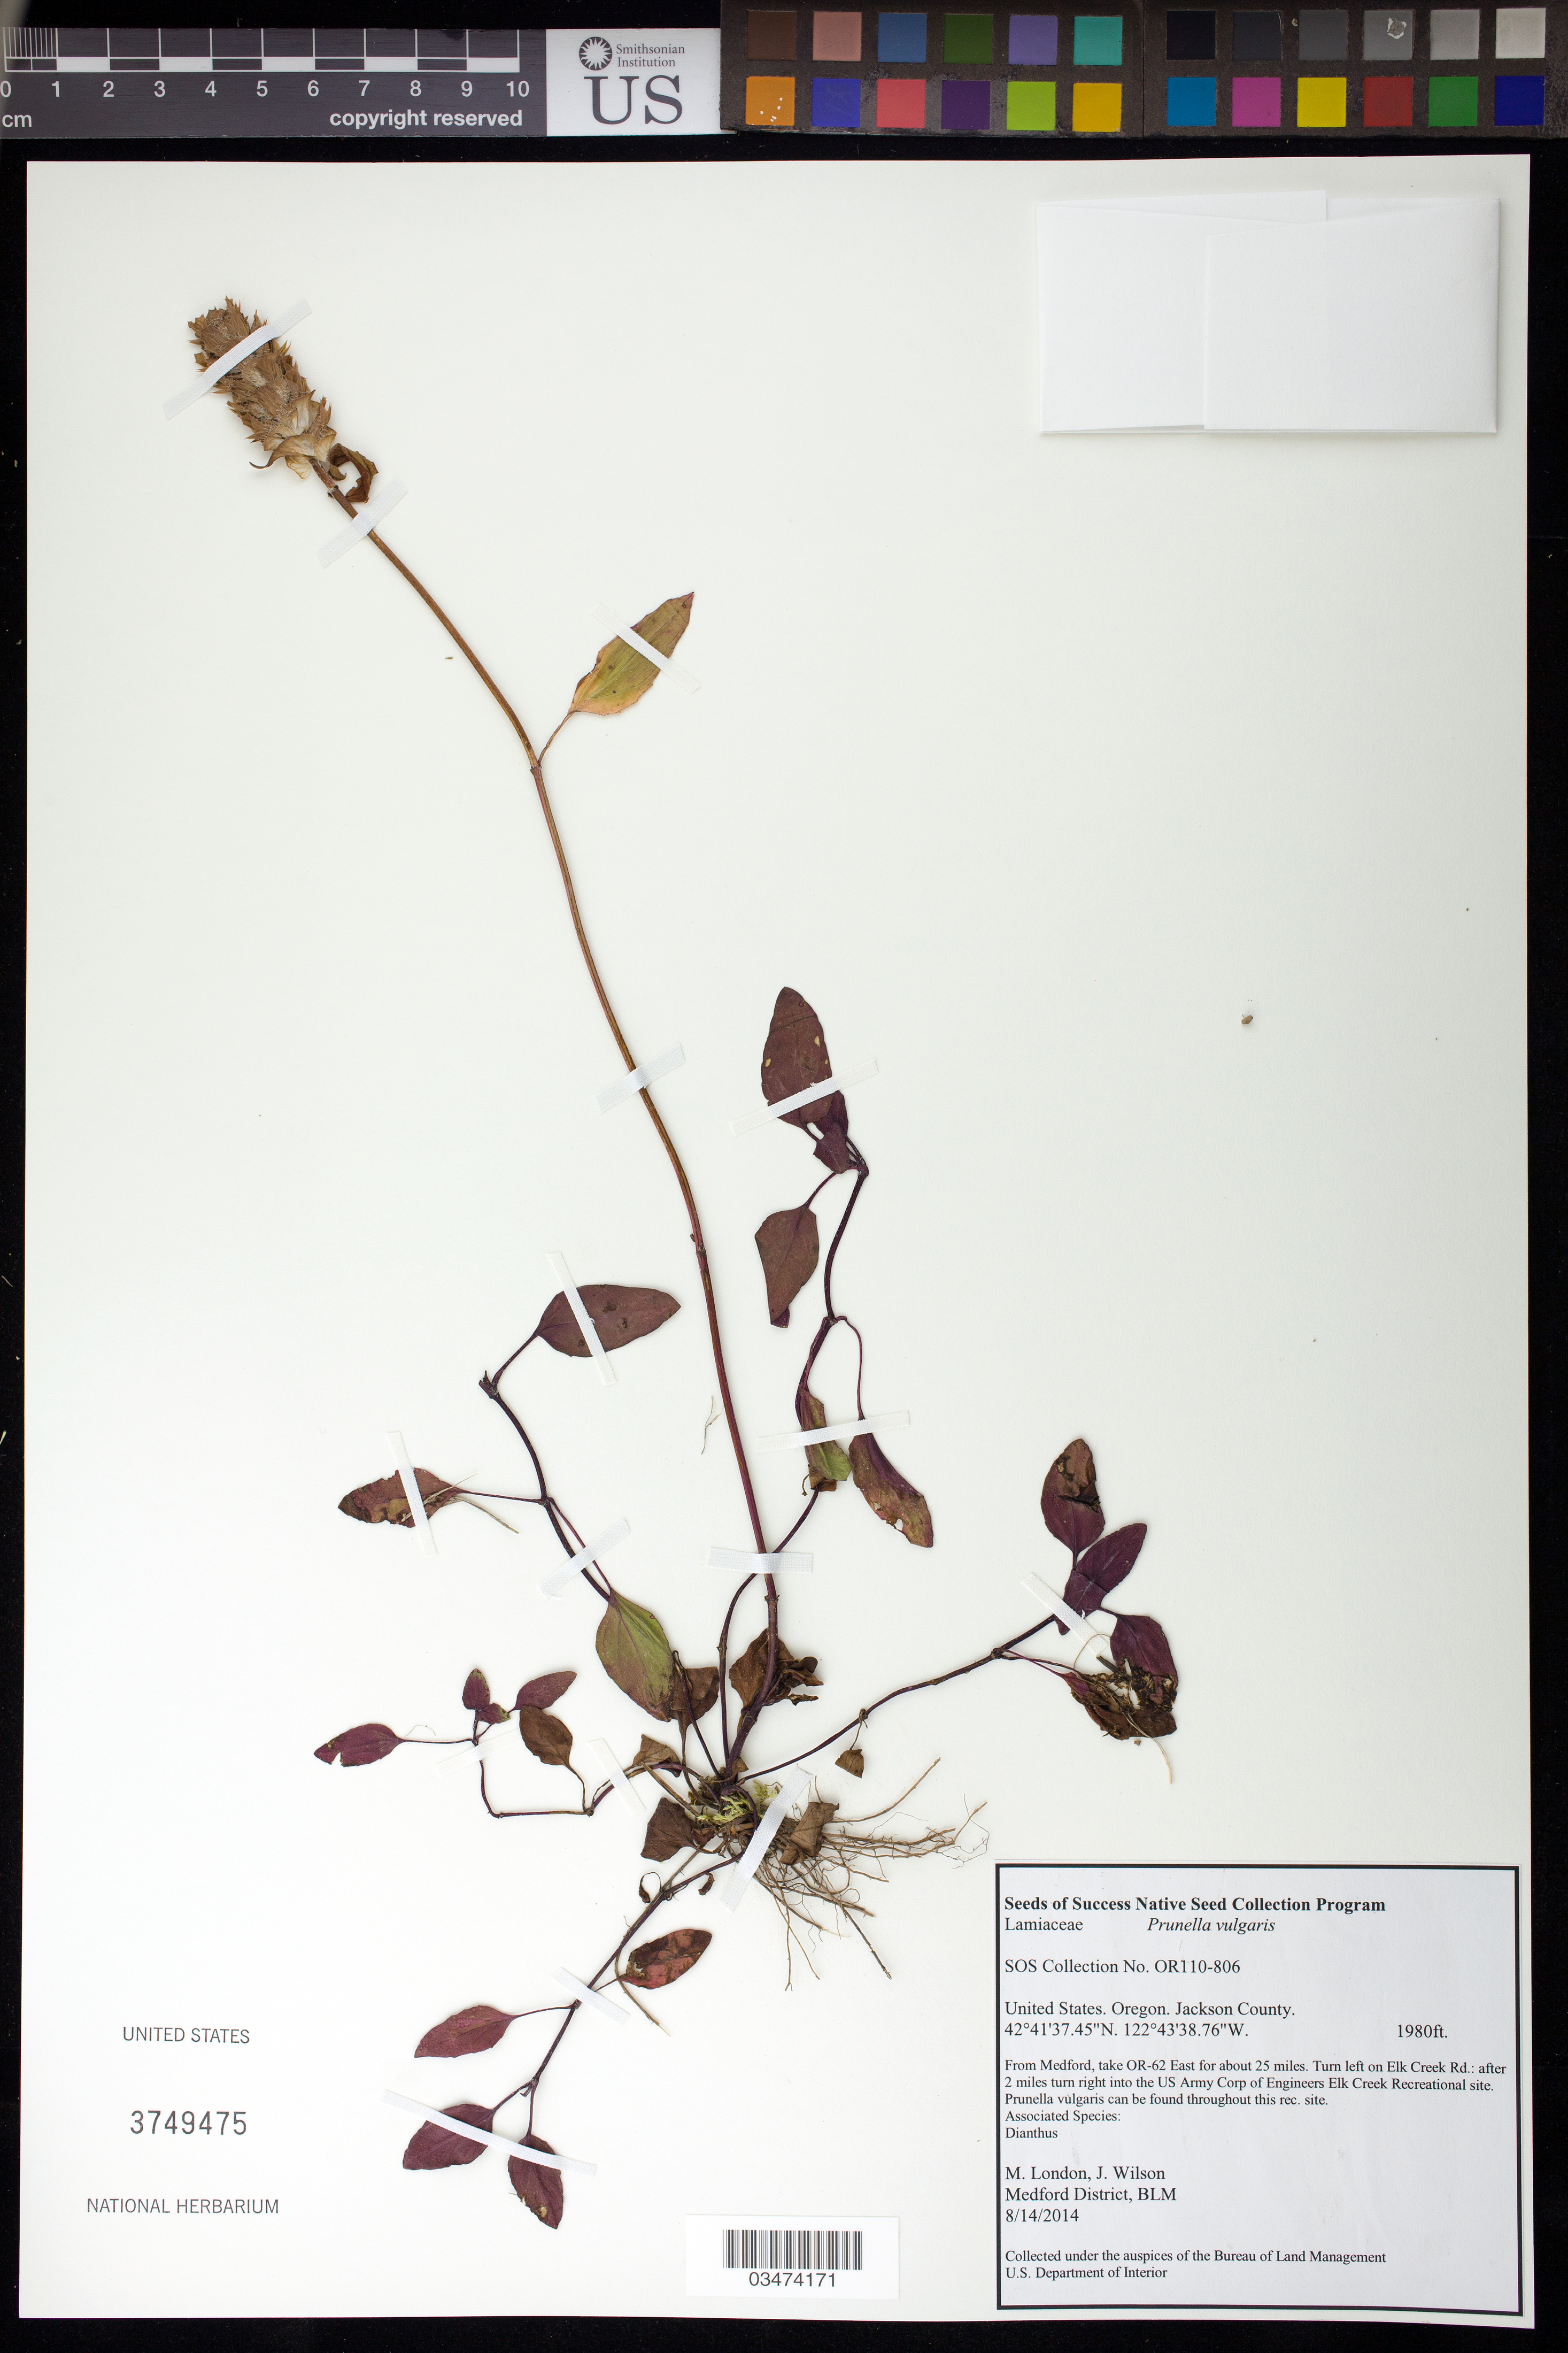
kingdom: Plantae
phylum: Tracheophyta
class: Magnoliopsida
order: Lamiales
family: Lamiaceae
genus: Prunella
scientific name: Prunella vulgaris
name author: L.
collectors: M. London & J. Wilson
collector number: OR110-806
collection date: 2014-08-14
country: United States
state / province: Oregon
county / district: Jackson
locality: US Army Corp of Engineers Elk Creek Recreation site.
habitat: Rec. site. Associated species: Dianthus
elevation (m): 604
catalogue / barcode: US 3749475